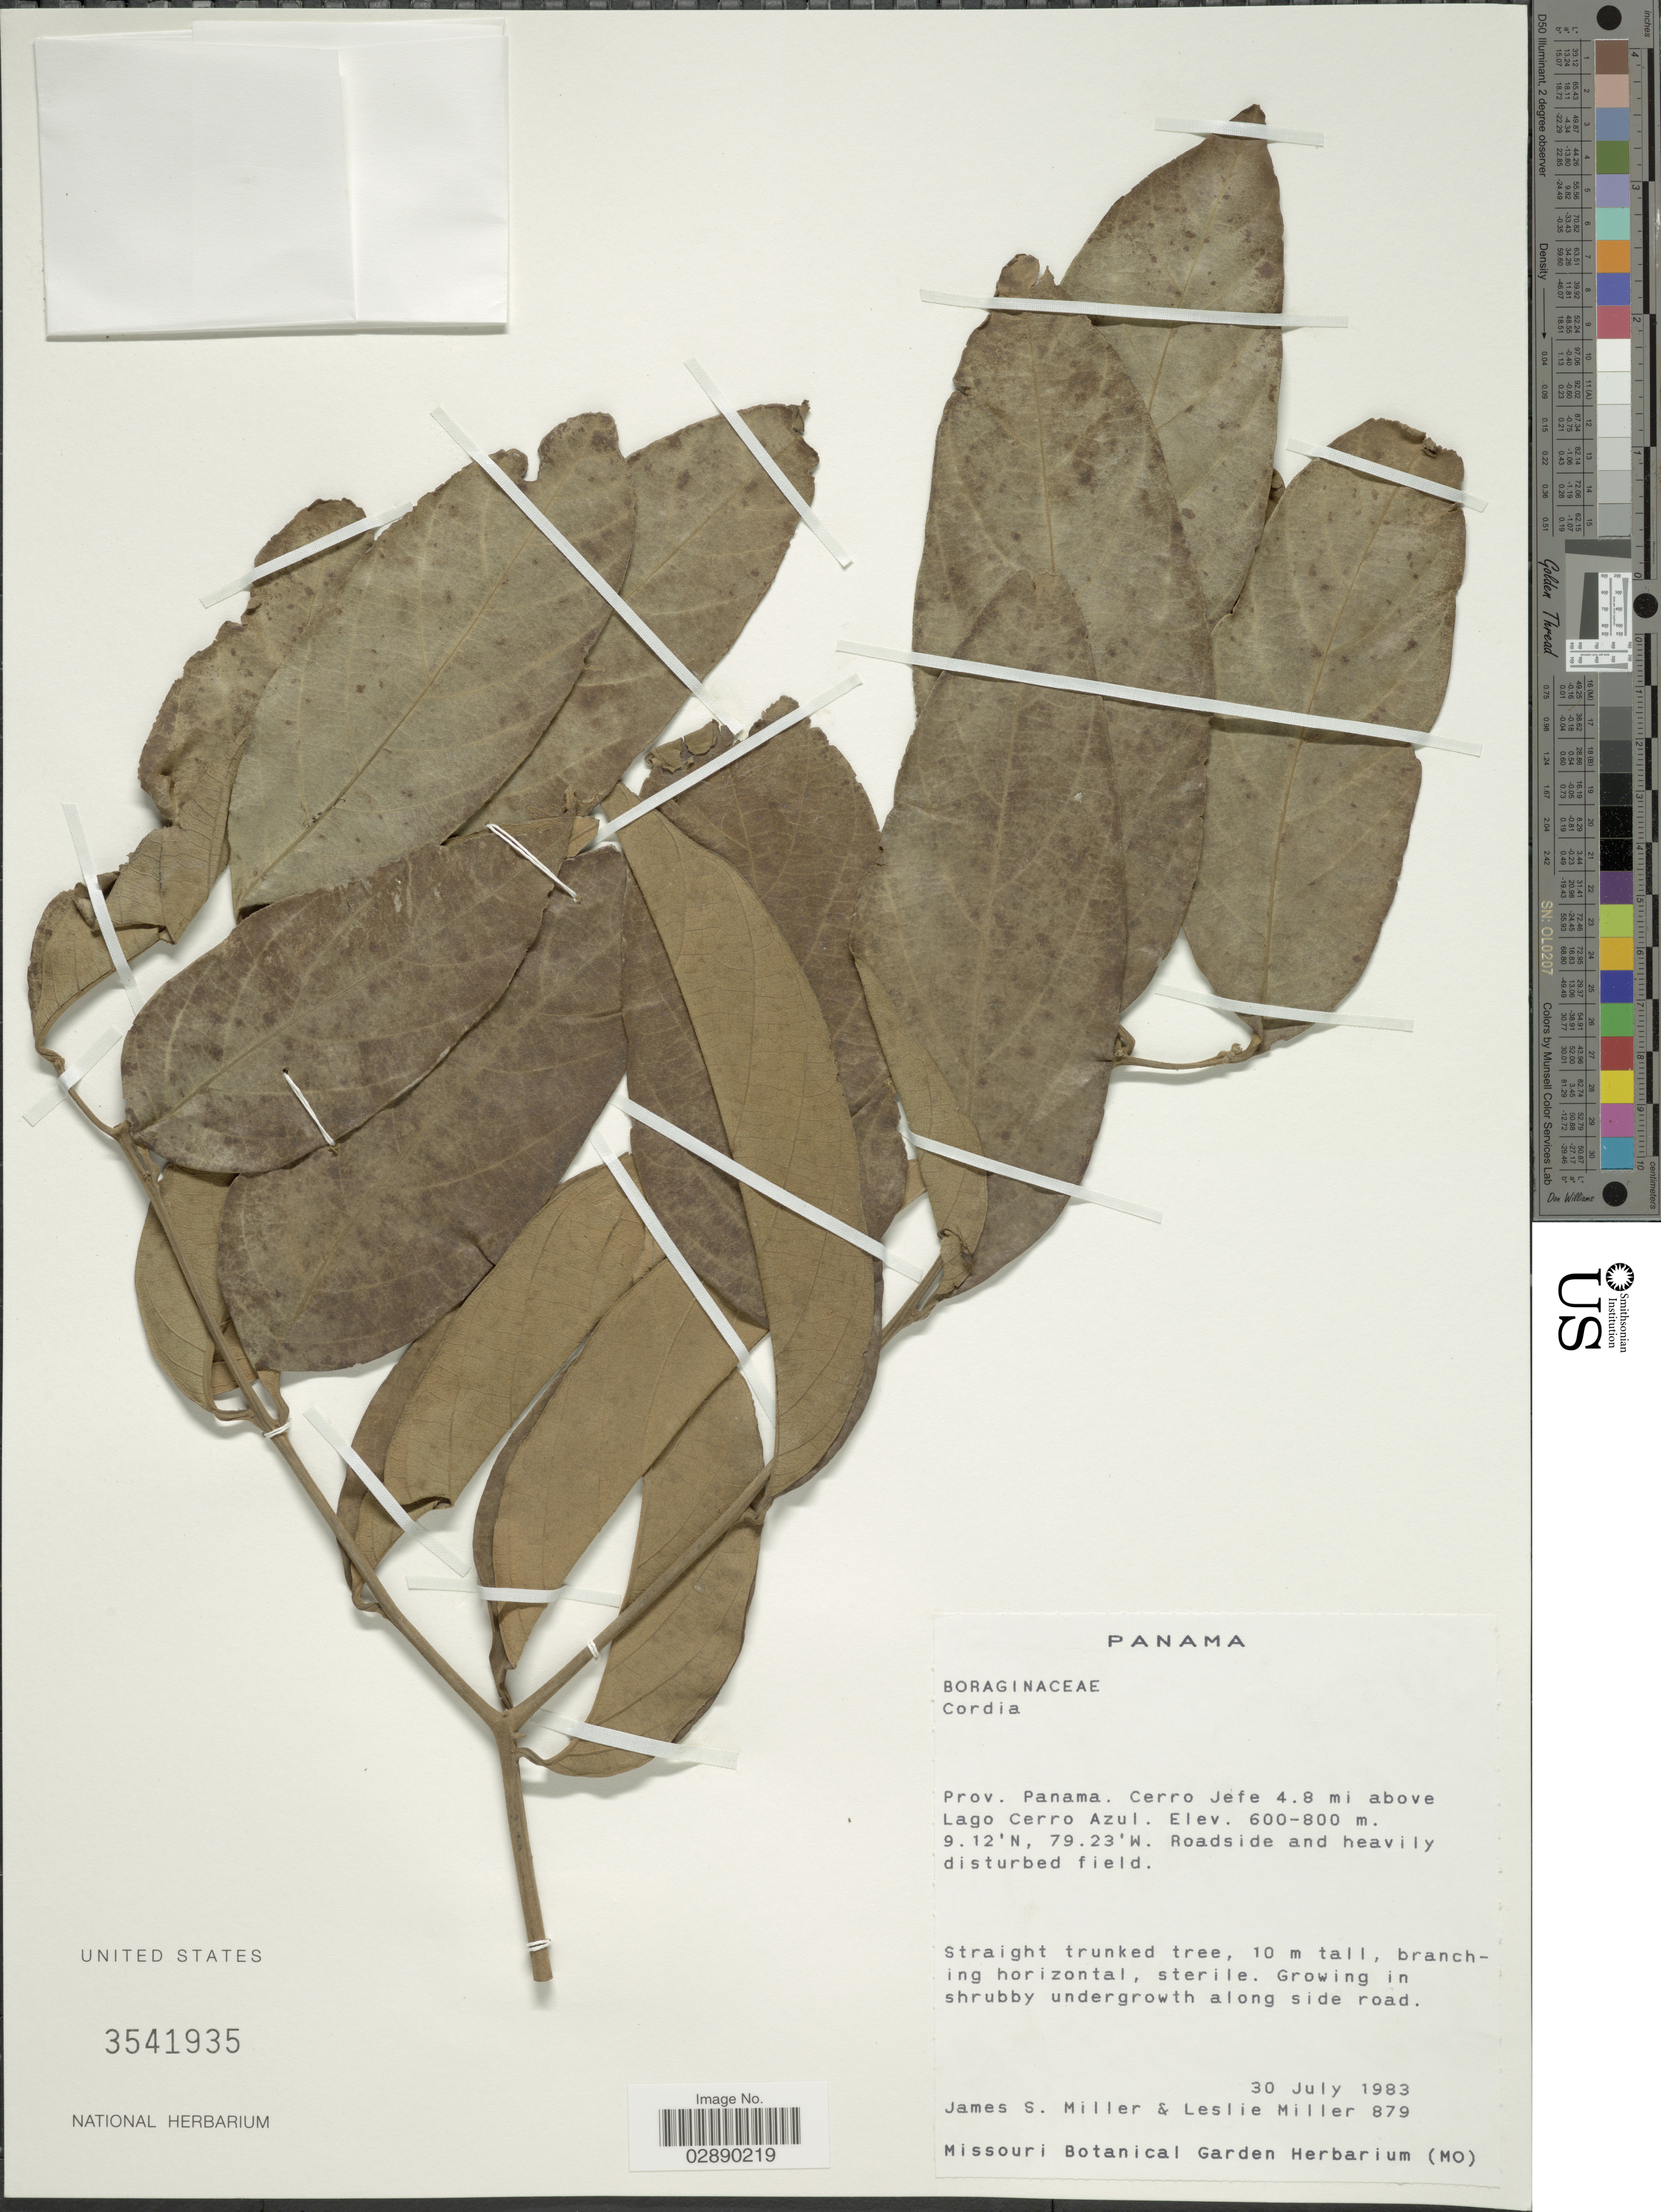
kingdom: Plantae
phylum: Tracheophyta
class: Magnoliopsida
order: Boraginales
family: Cordiaceae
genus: Cordia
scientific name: Cordia sp.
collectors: J. S. Miller & L. A. Miller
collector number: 879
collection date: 1983-07-30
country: Panama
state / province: Panamá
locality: Prov. Panama. Cerro Jefe 4.8 mi above Lago Cerro Azul.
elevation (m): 600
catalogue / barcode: US 3541935